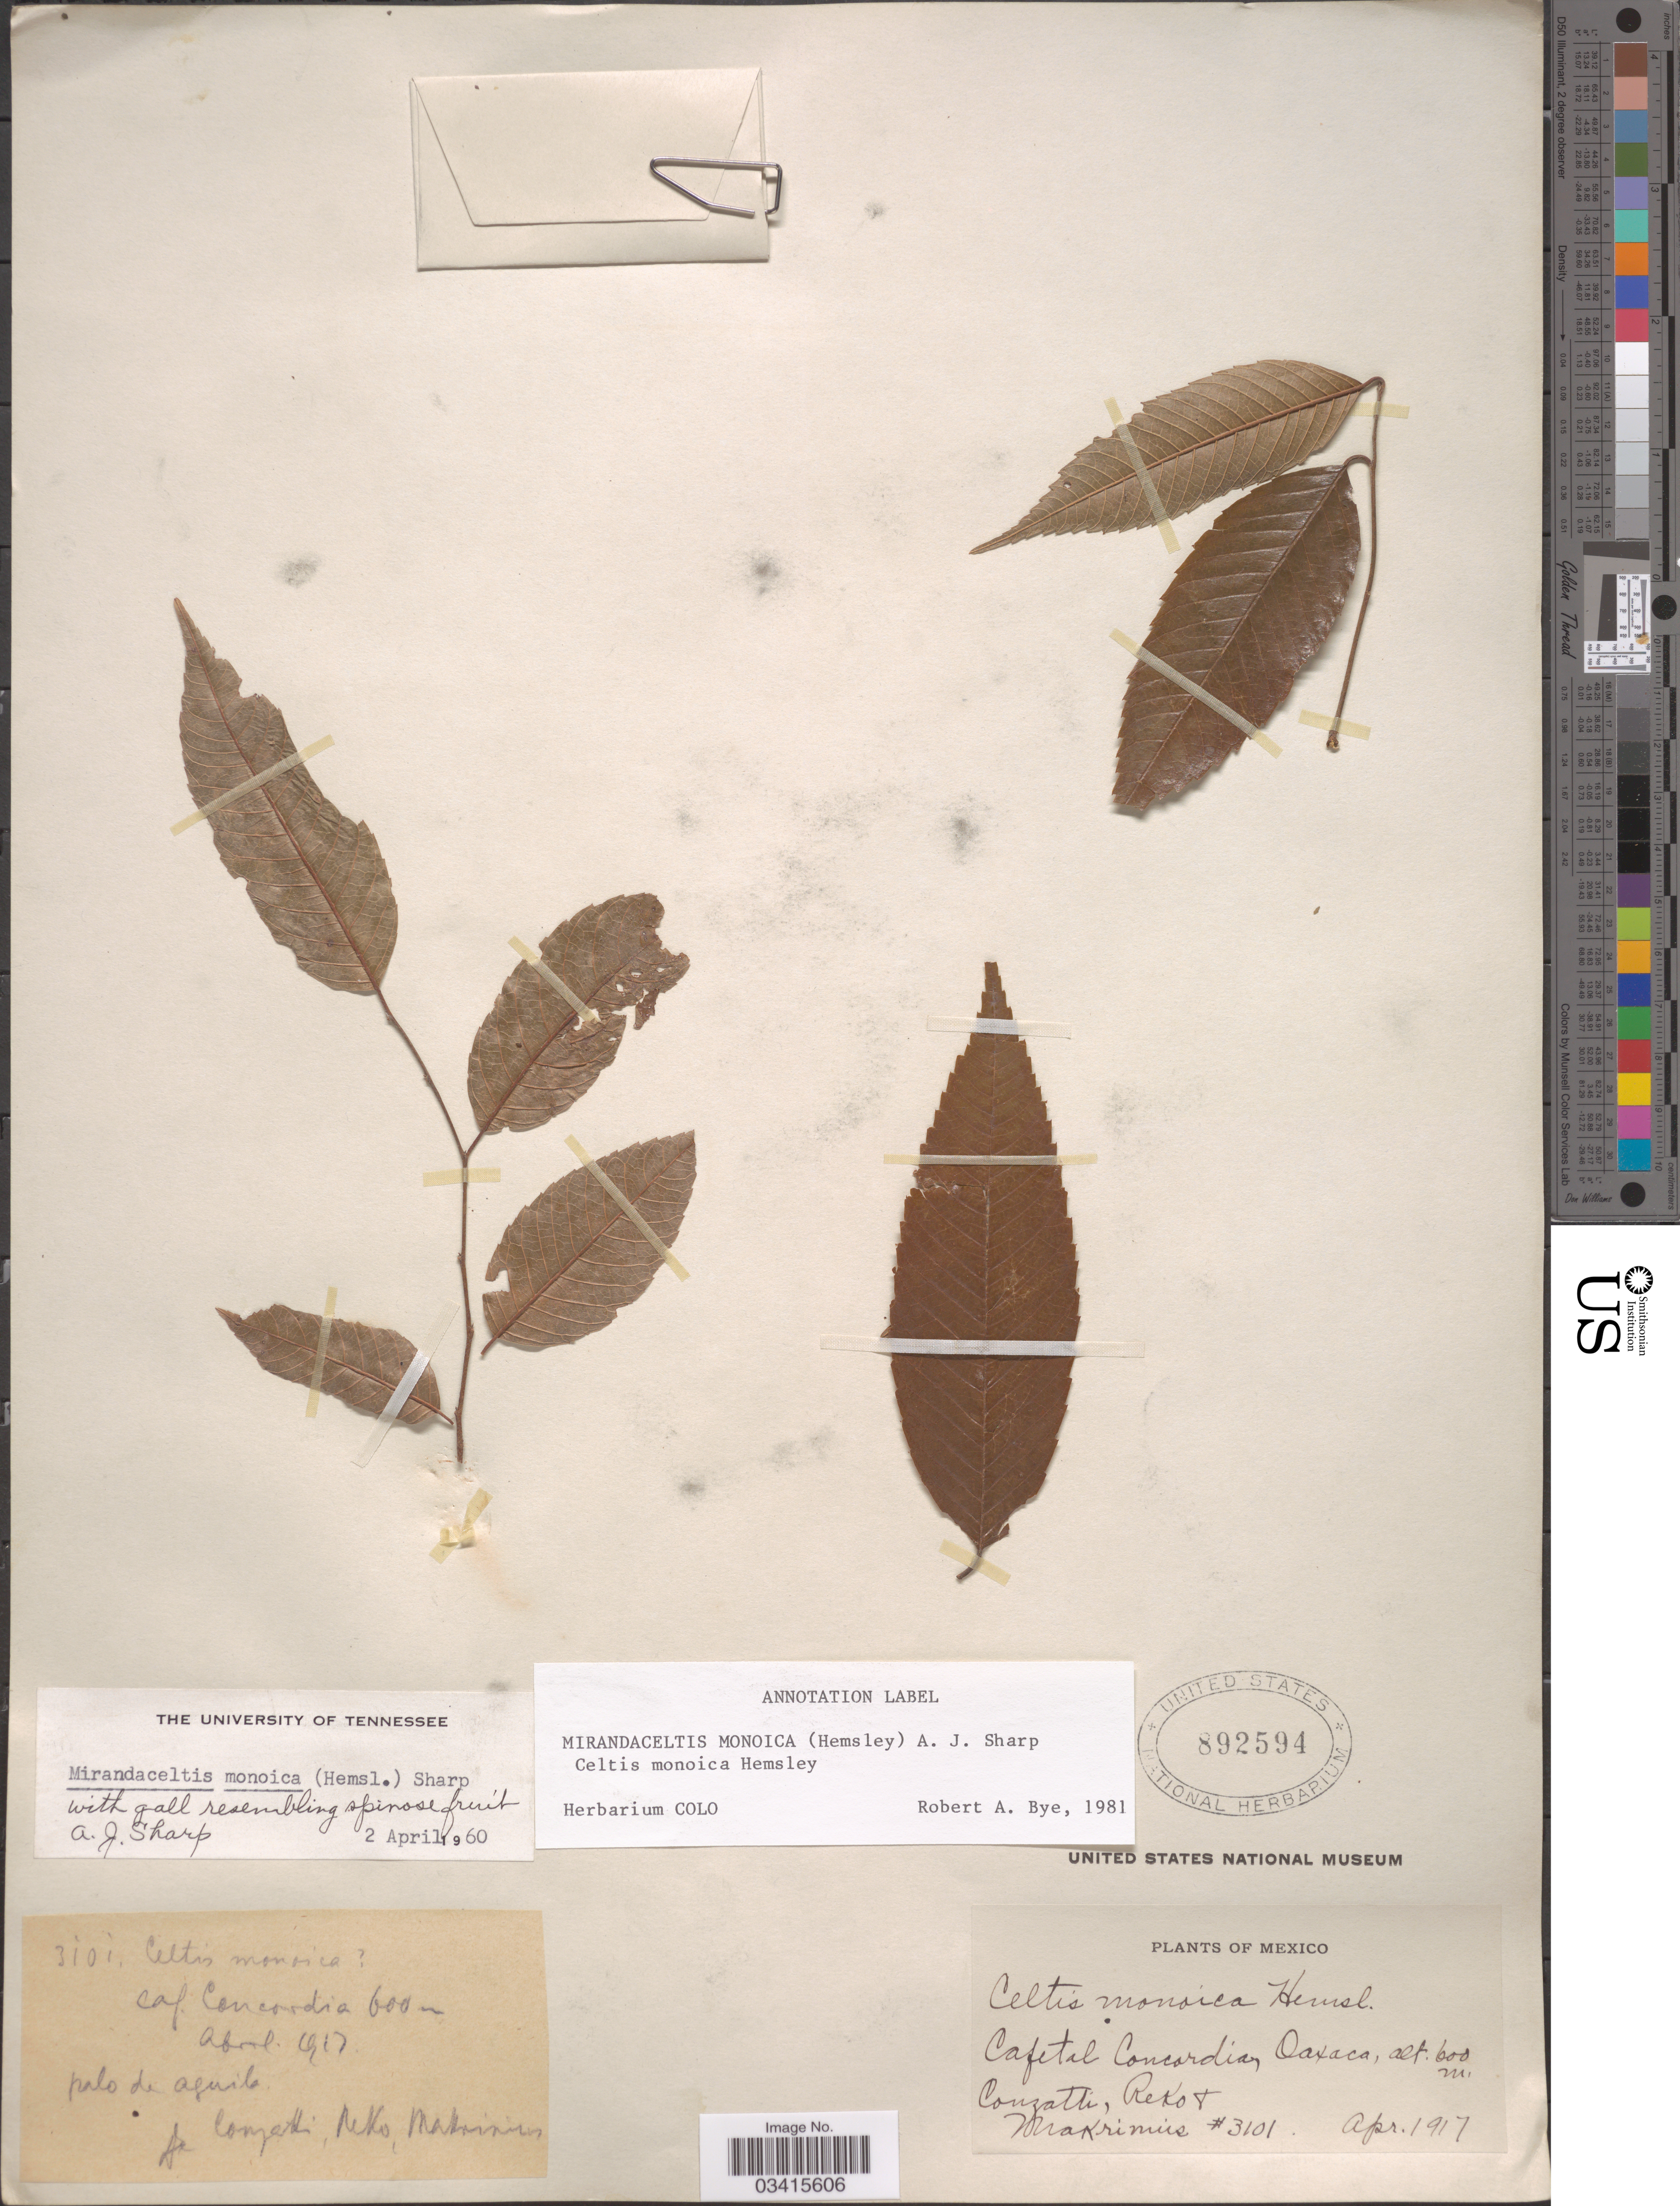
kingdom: Plantae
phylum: Tracheophyta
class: Magnoliopsida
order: Rosales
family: Cannabaceae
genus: Aphananthe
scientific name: Aphananthe monoica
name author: (Hemsl.) J.-F. Leroy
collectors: Conzatti, --, -. Reko & -. Makrinius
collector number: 3101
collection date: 1917-04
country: Mexico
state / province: Oaxaca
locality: Cafetal Concordia.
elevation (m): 600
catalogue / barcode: US 892594